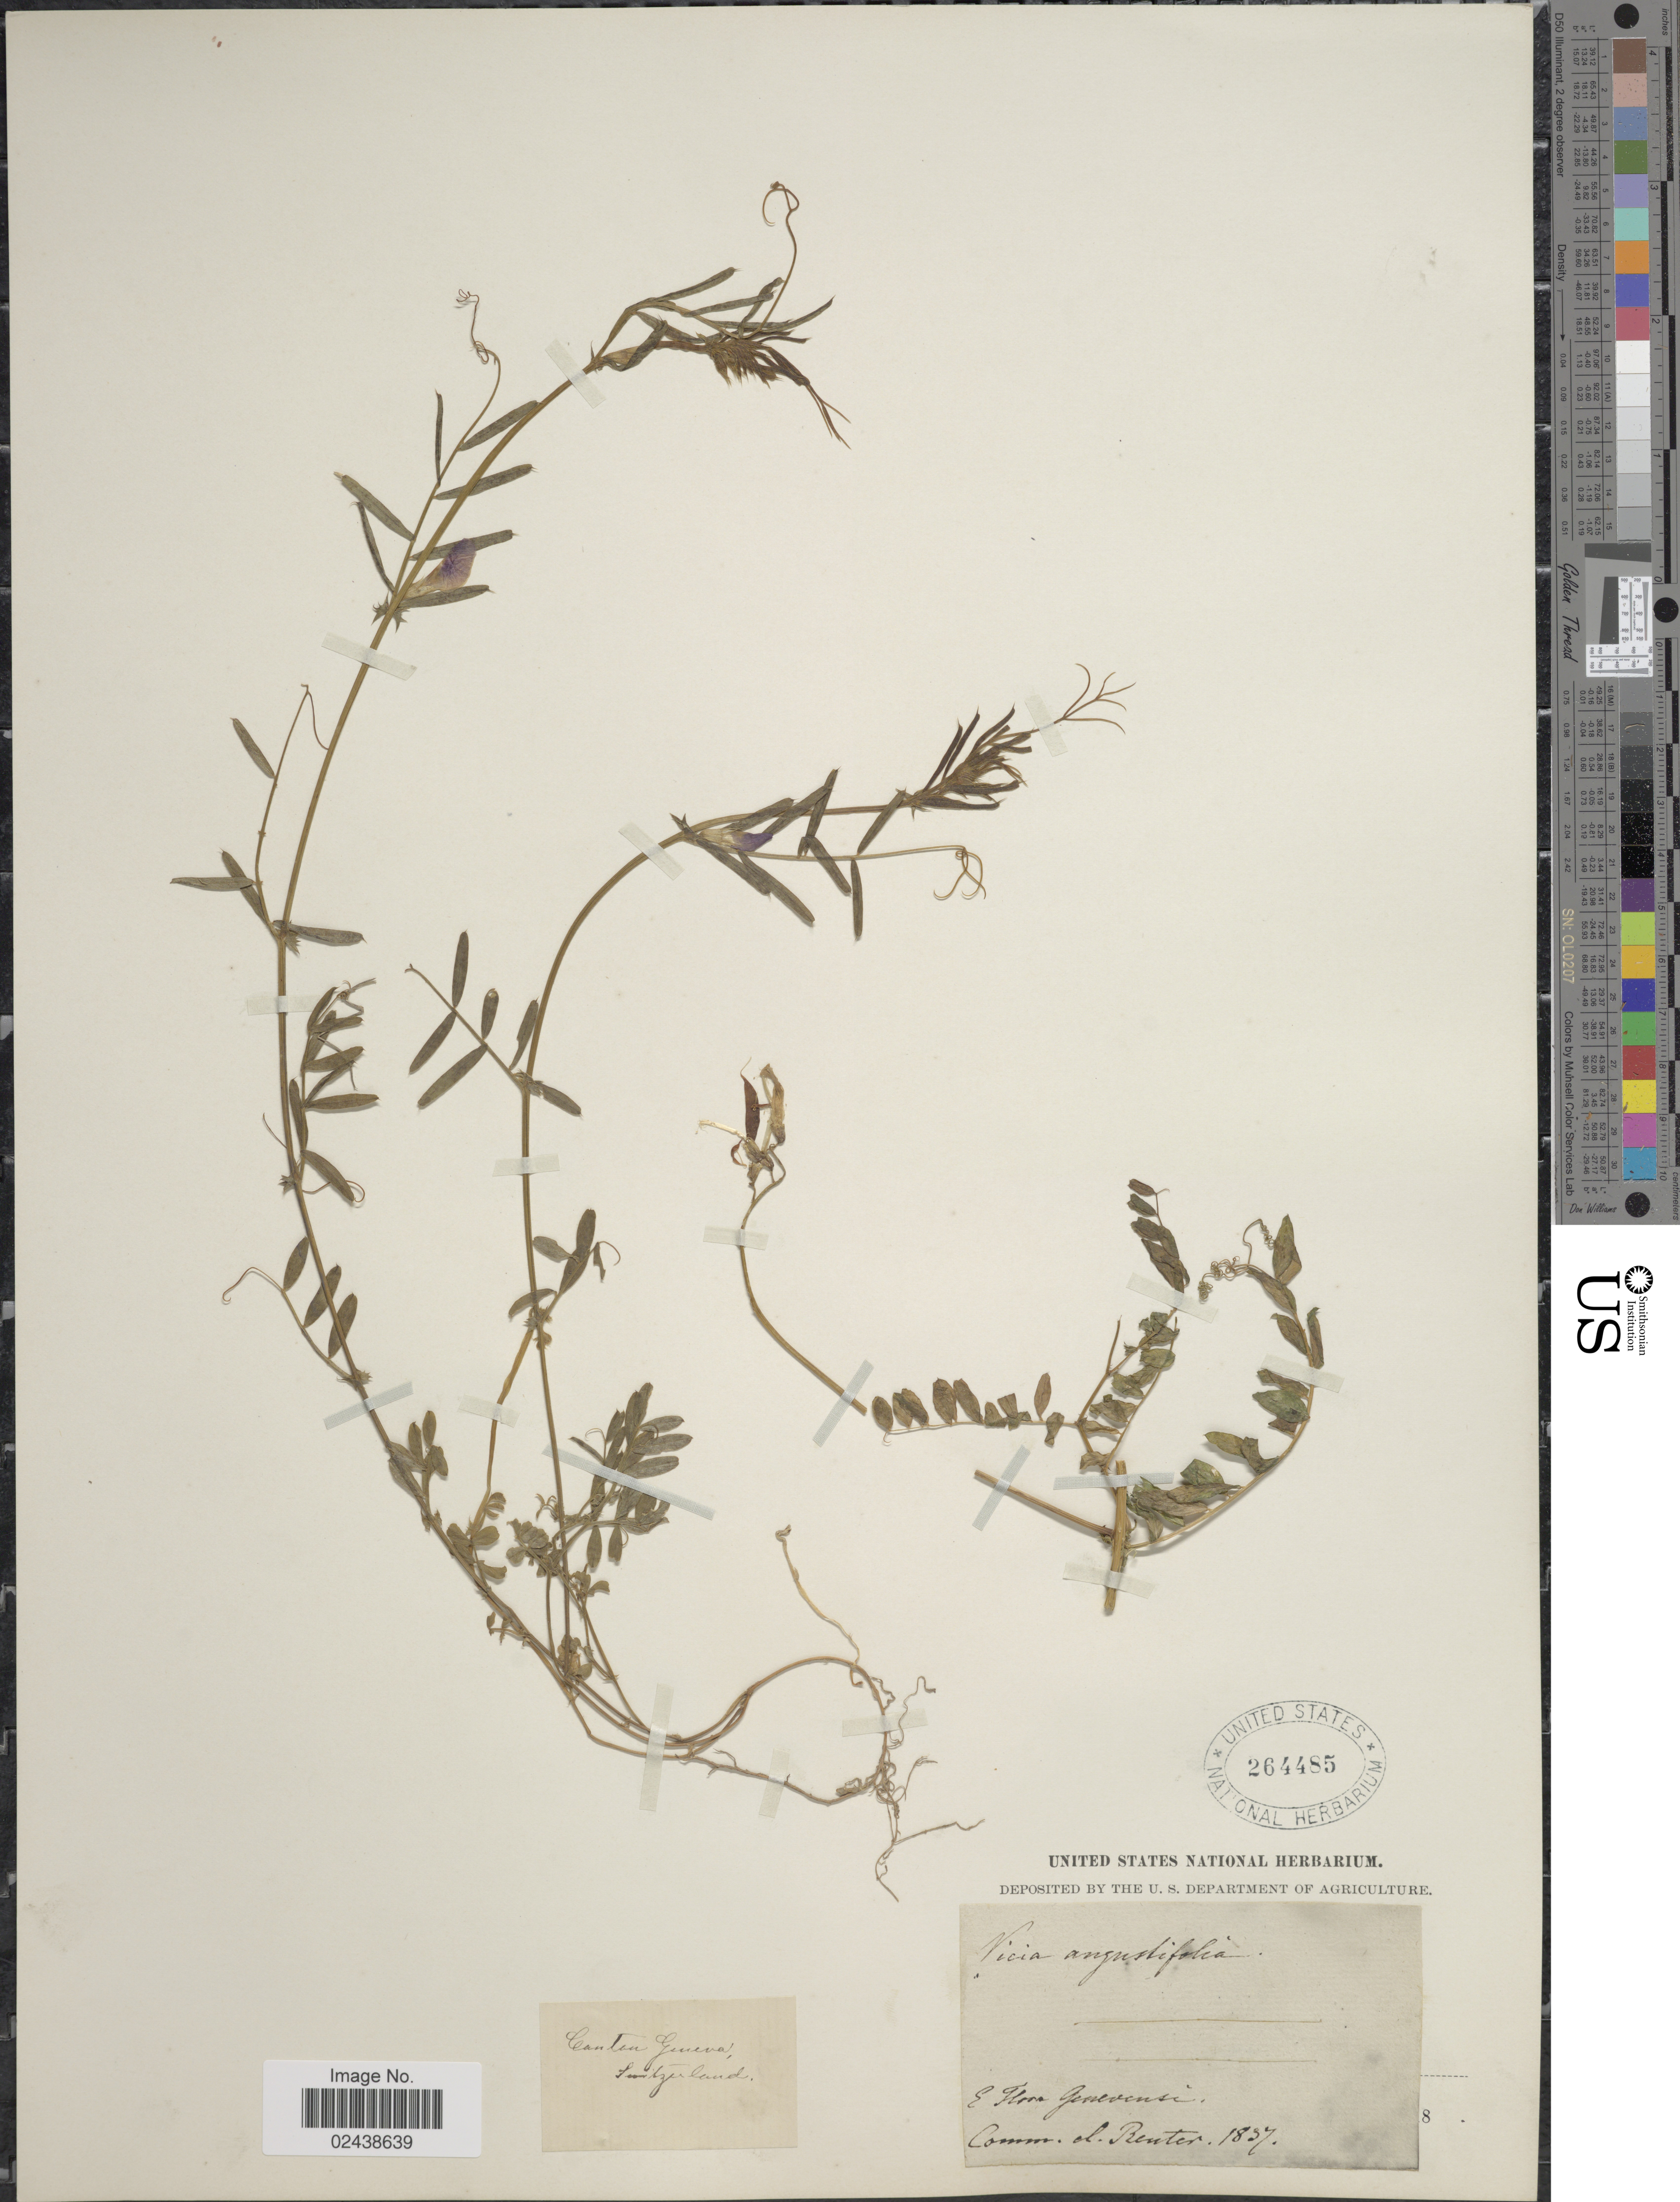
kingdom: Plantae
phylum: Tracheophyta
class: Magnoliopsida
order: Fabales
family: Fabaceae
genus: Vicia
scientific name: Vicia angustifolia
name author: L.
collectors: ex herb. U. S. Department of Agriculture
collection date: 1837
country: Switzerland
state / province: Genève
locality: Canton Geneva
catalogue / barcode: US 264485